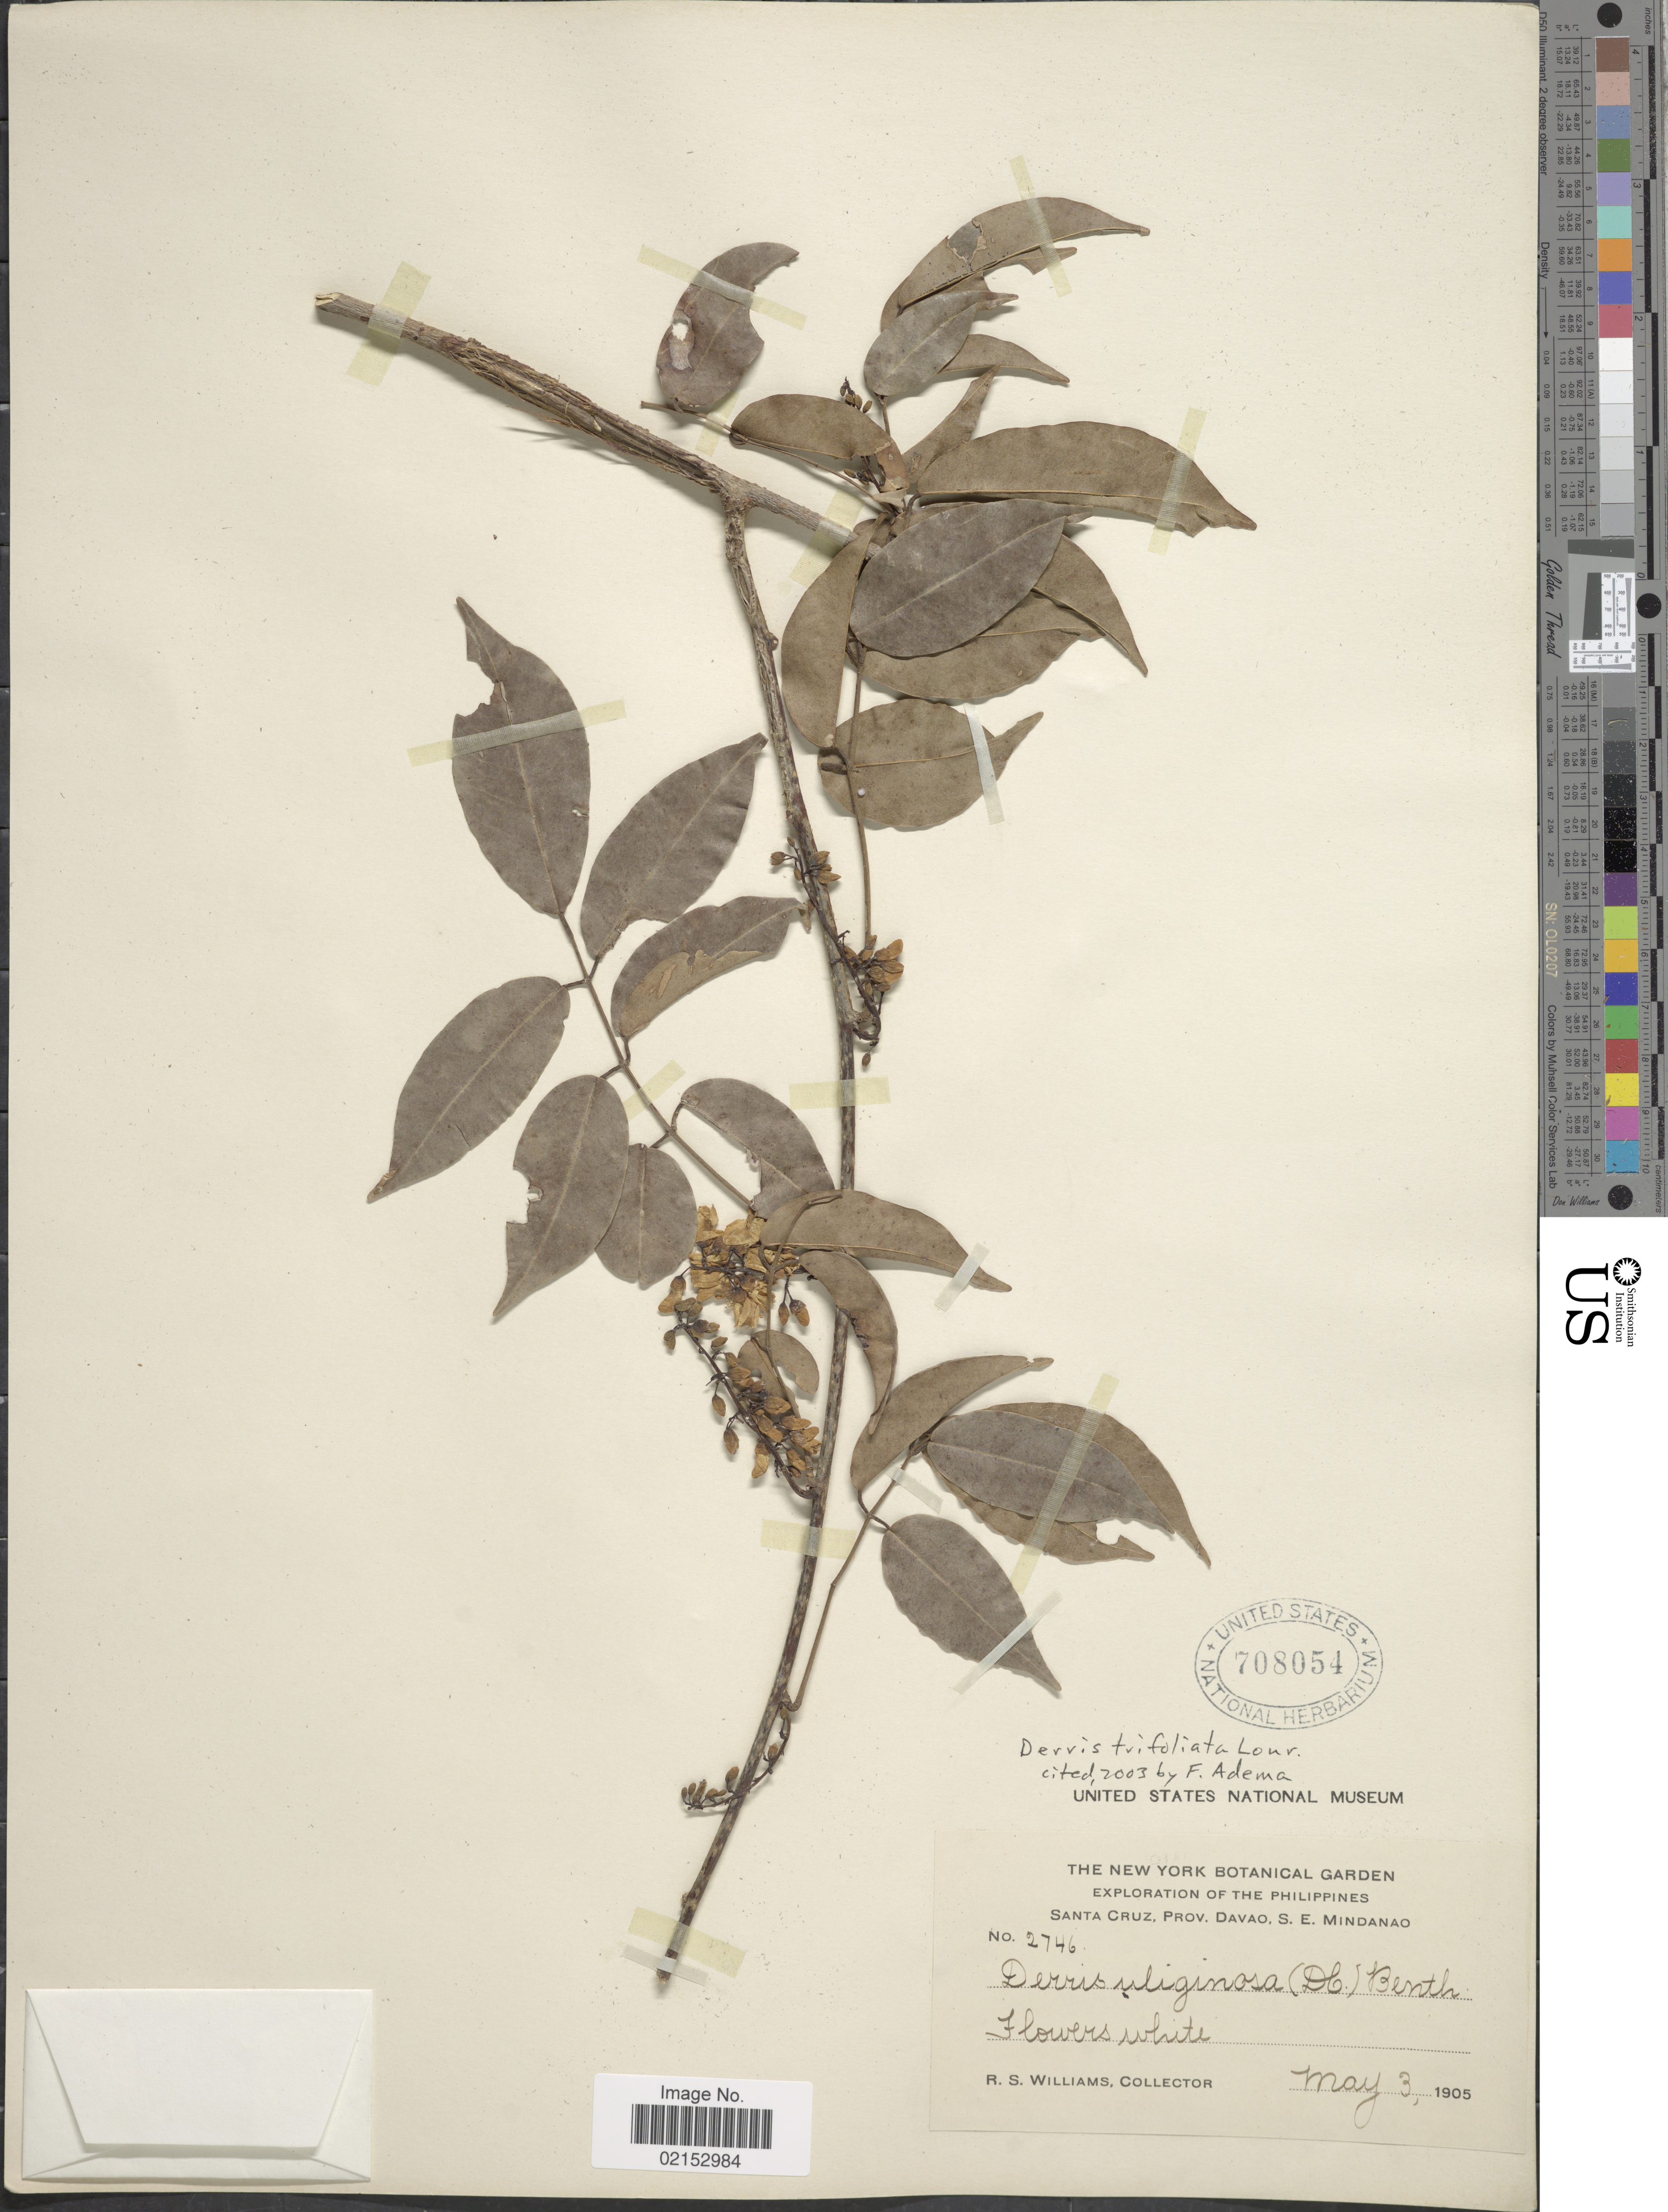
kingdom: Plantae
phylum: Tracheophyta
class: Magnoliopsida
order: Fabales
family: Fabaceae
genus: Derris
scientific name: Derris trifoliata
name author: Lour.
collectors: R. S. Williams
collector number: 2746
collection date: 1905-05-03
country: Philippines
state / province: Davao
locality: Santa Cruz, Prov. Davao, S.E. Mindanao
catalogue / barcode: US 708054